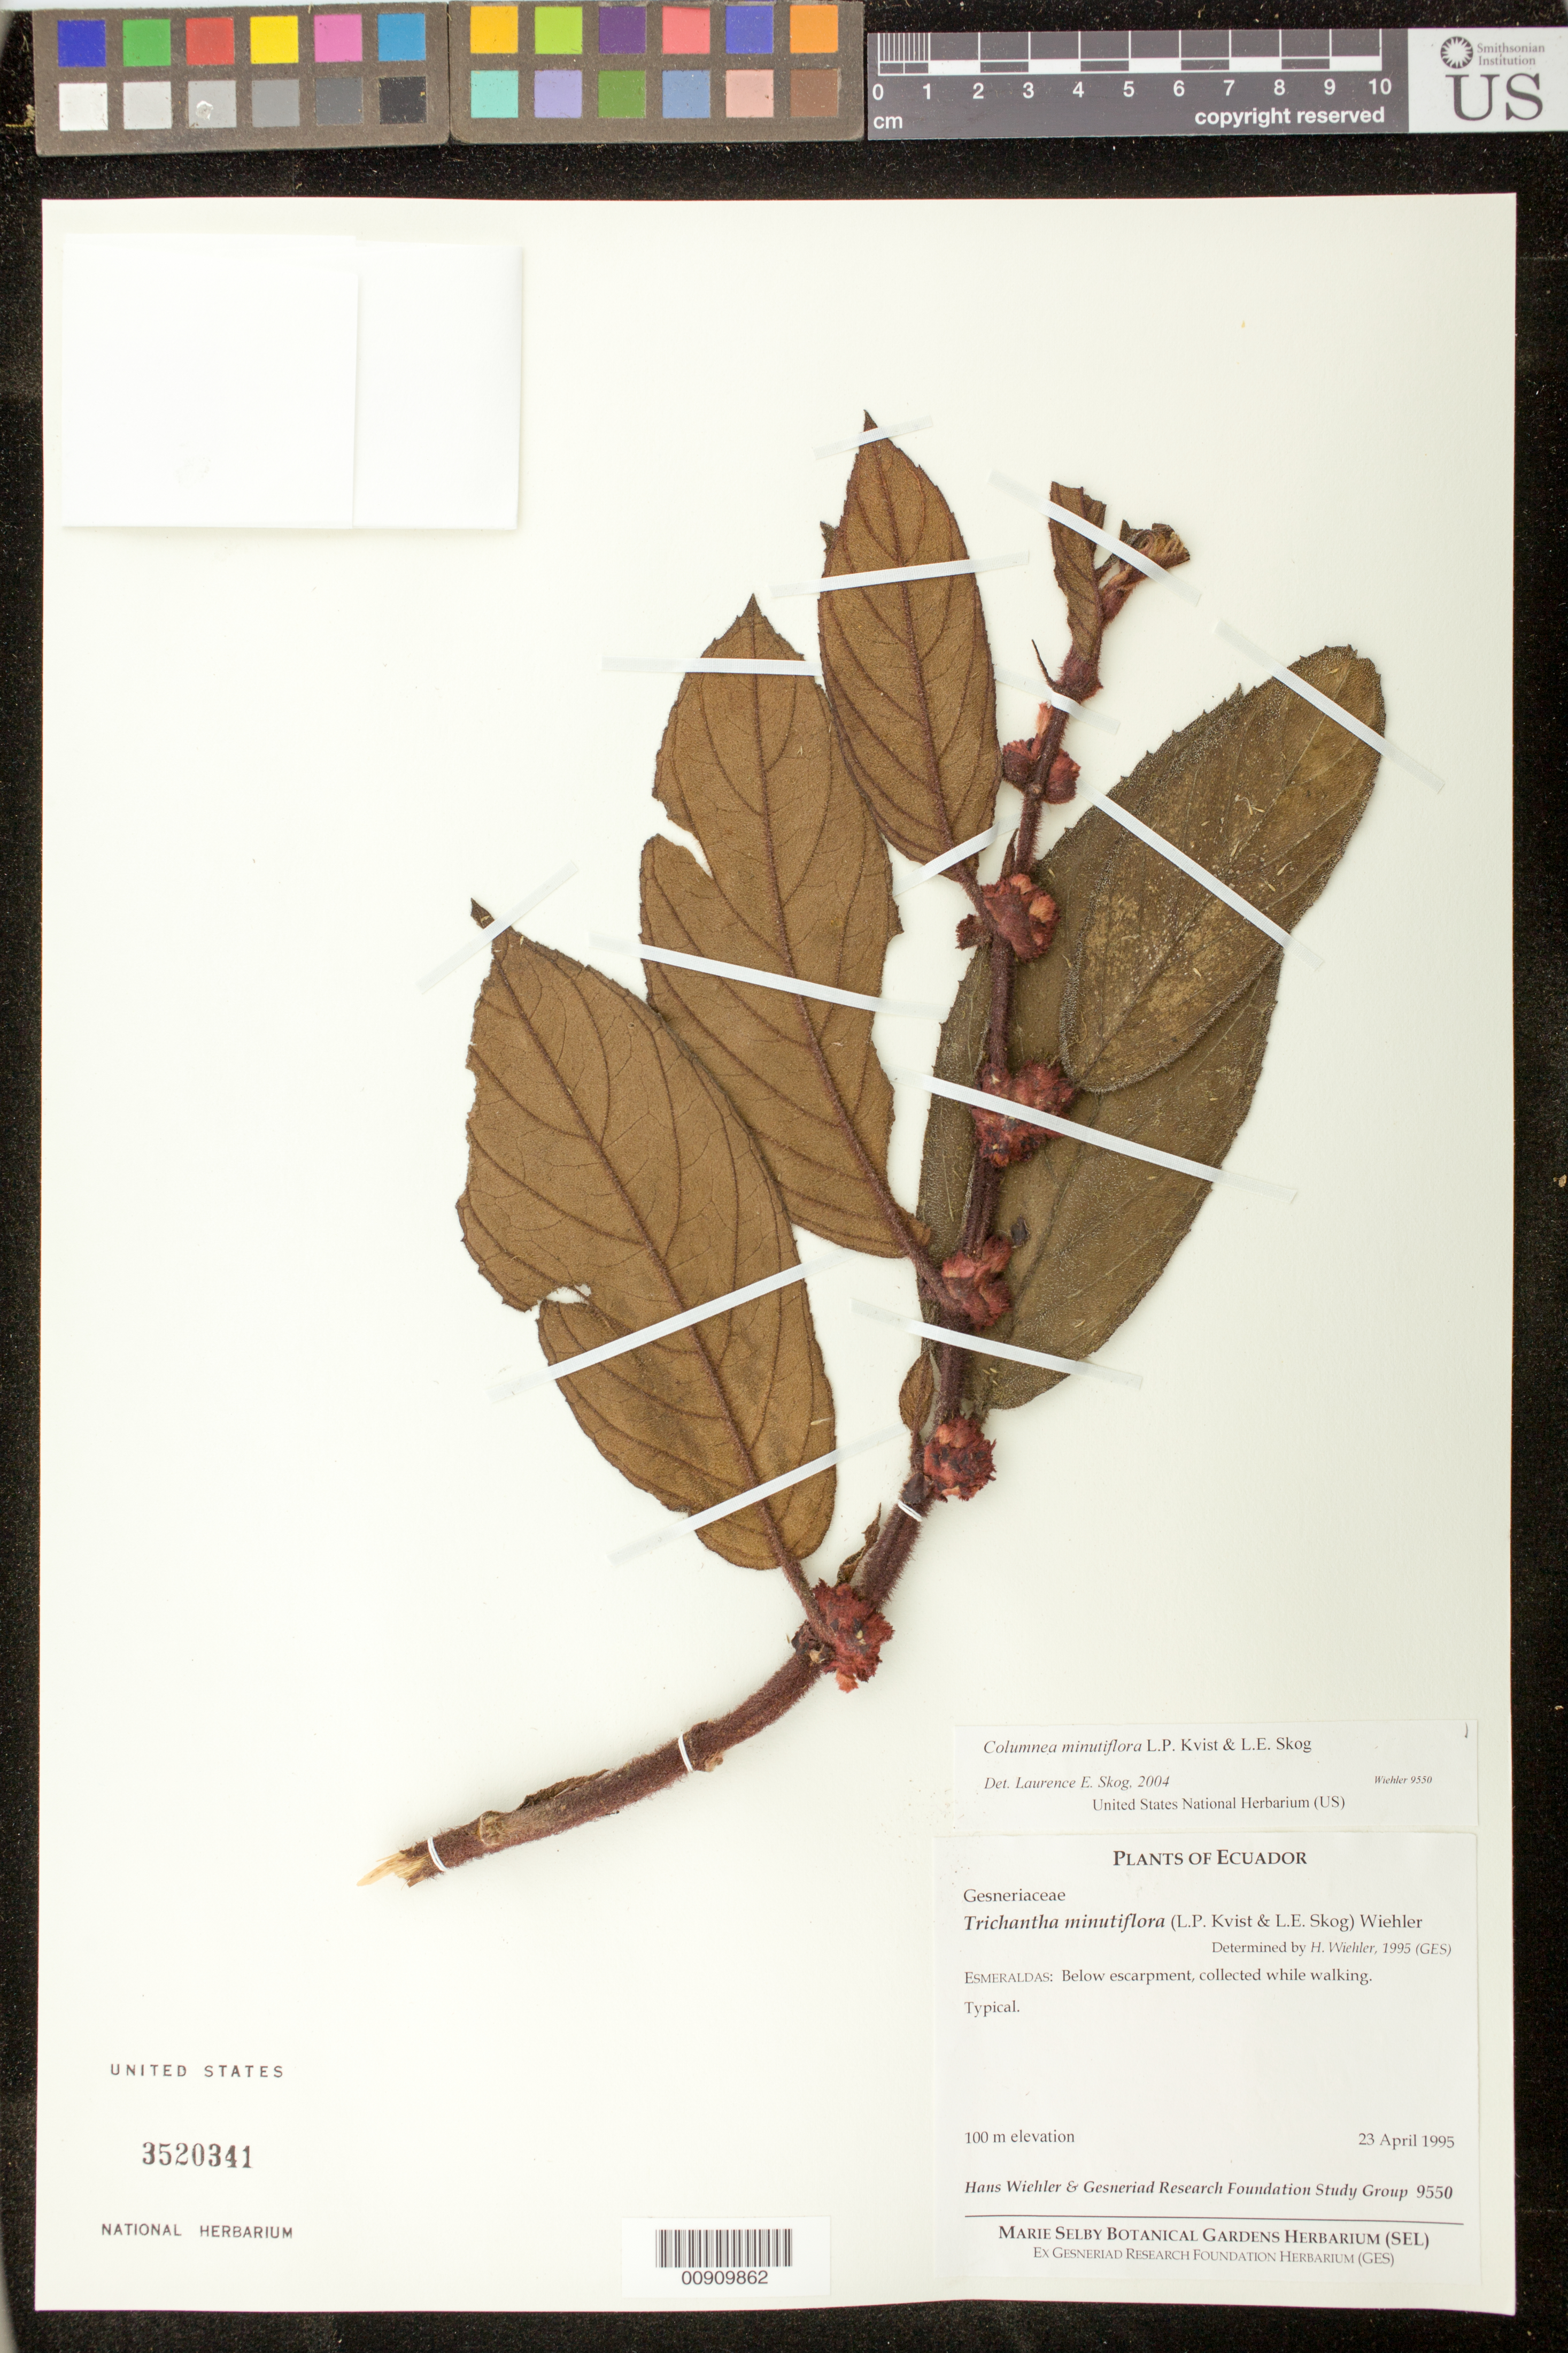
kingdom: Plantae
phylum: Tracheophyta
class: Magnoliopsida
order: Lamiales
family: Gesneriaceae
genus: Columnea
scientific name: Columnea flavohirsuta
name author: J.L. Clark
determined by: Clark, J. L.; Skog, Laurence E.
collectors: H. J. Wiehler & GRF Study Group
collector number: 9550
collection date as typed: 23 Apr 1995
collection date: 1995-04-23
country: Ecuador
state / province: Esmeraldas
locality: Esmeraldas: below escarpment, collected while walking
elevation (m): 100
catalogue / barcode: US 3520341